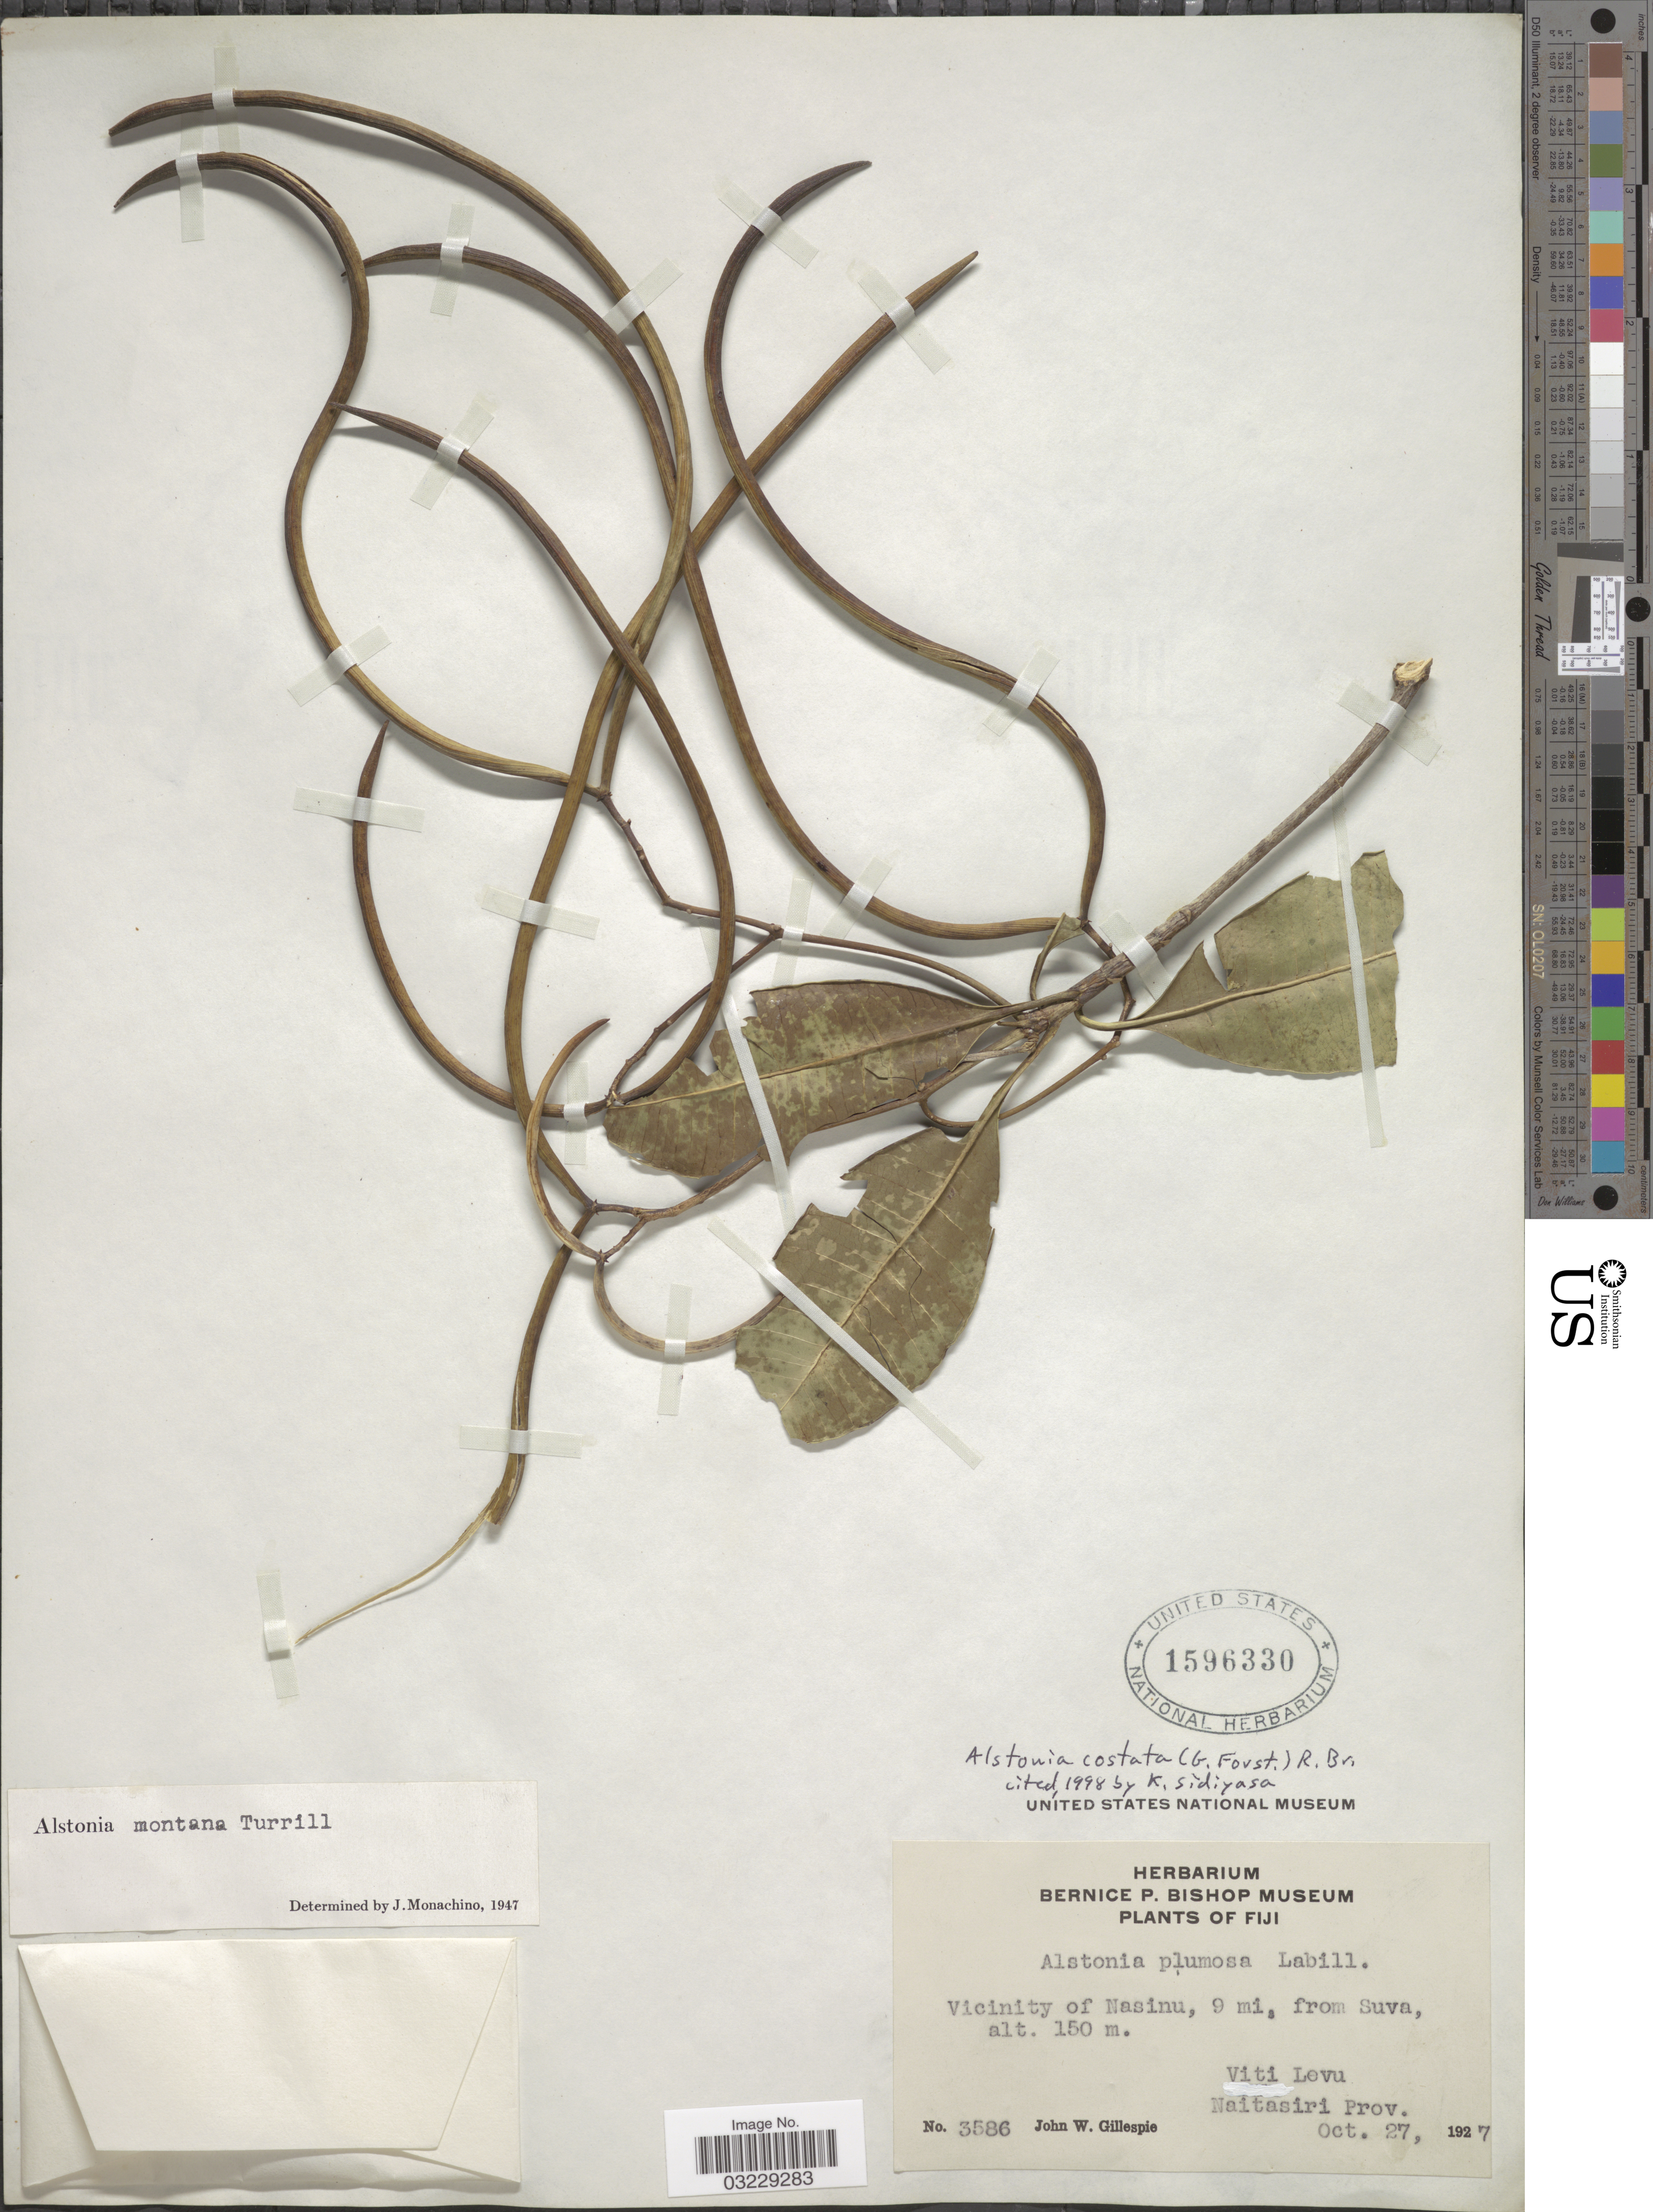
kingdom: Plantae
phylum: Tracheophyta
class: Magnoliopsida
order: Gentianales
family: Apocynaceae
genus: Alstonia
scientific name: Alstonia costata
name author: (G. Forst.) R. Br.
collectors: J. W. Gillespie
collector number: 3586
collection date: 1927-10-27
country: Fiji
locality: Vicinity of Nasinu, 9 mi. from Suva. Viti Levu. Naitasiri Prov.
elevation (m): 150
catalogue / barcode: US 1596330